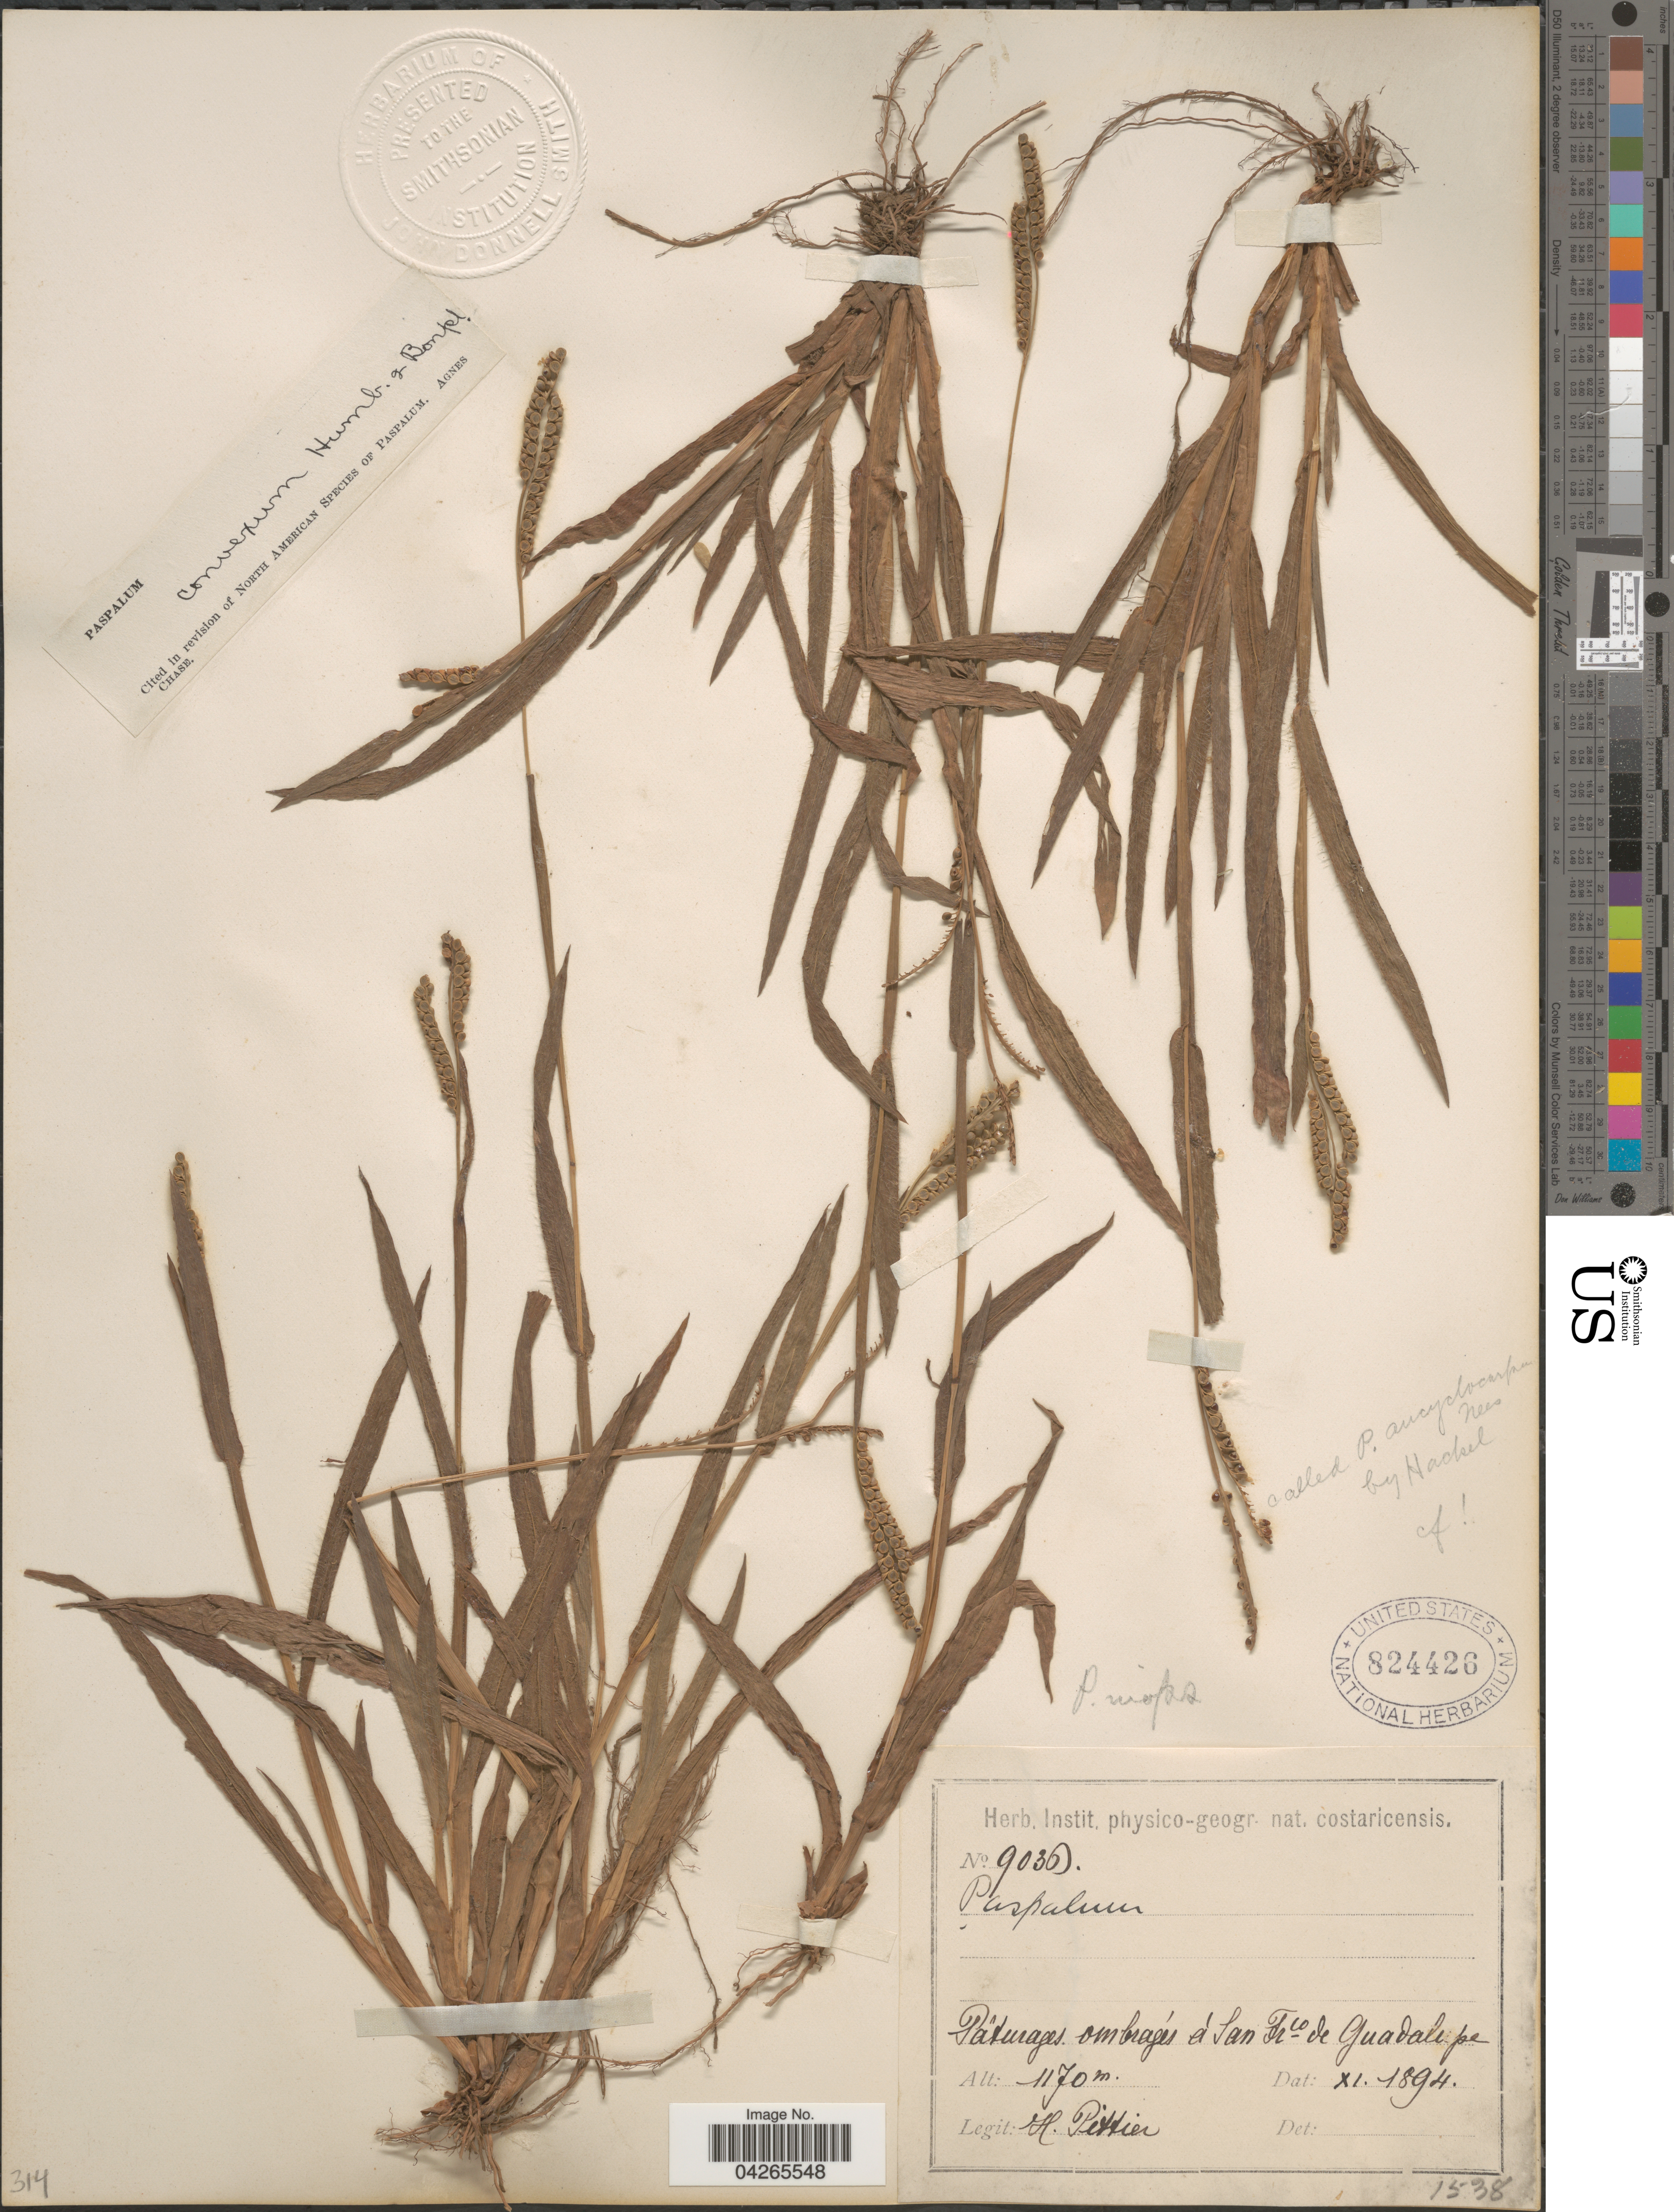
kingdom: Plantae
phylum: Tracheophyta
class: Liliopsida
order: Poales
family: Poaceae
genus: Paspalum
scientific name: Paspalum convexum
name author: Humb. & Bonpl. ex Flüggé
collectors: H. F. Pittier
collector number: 9036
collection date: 1894-11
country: Costa Rica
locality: Pâturages ombragés à San Fco de Guadalupe.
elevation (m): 1170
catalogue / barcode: US 824426